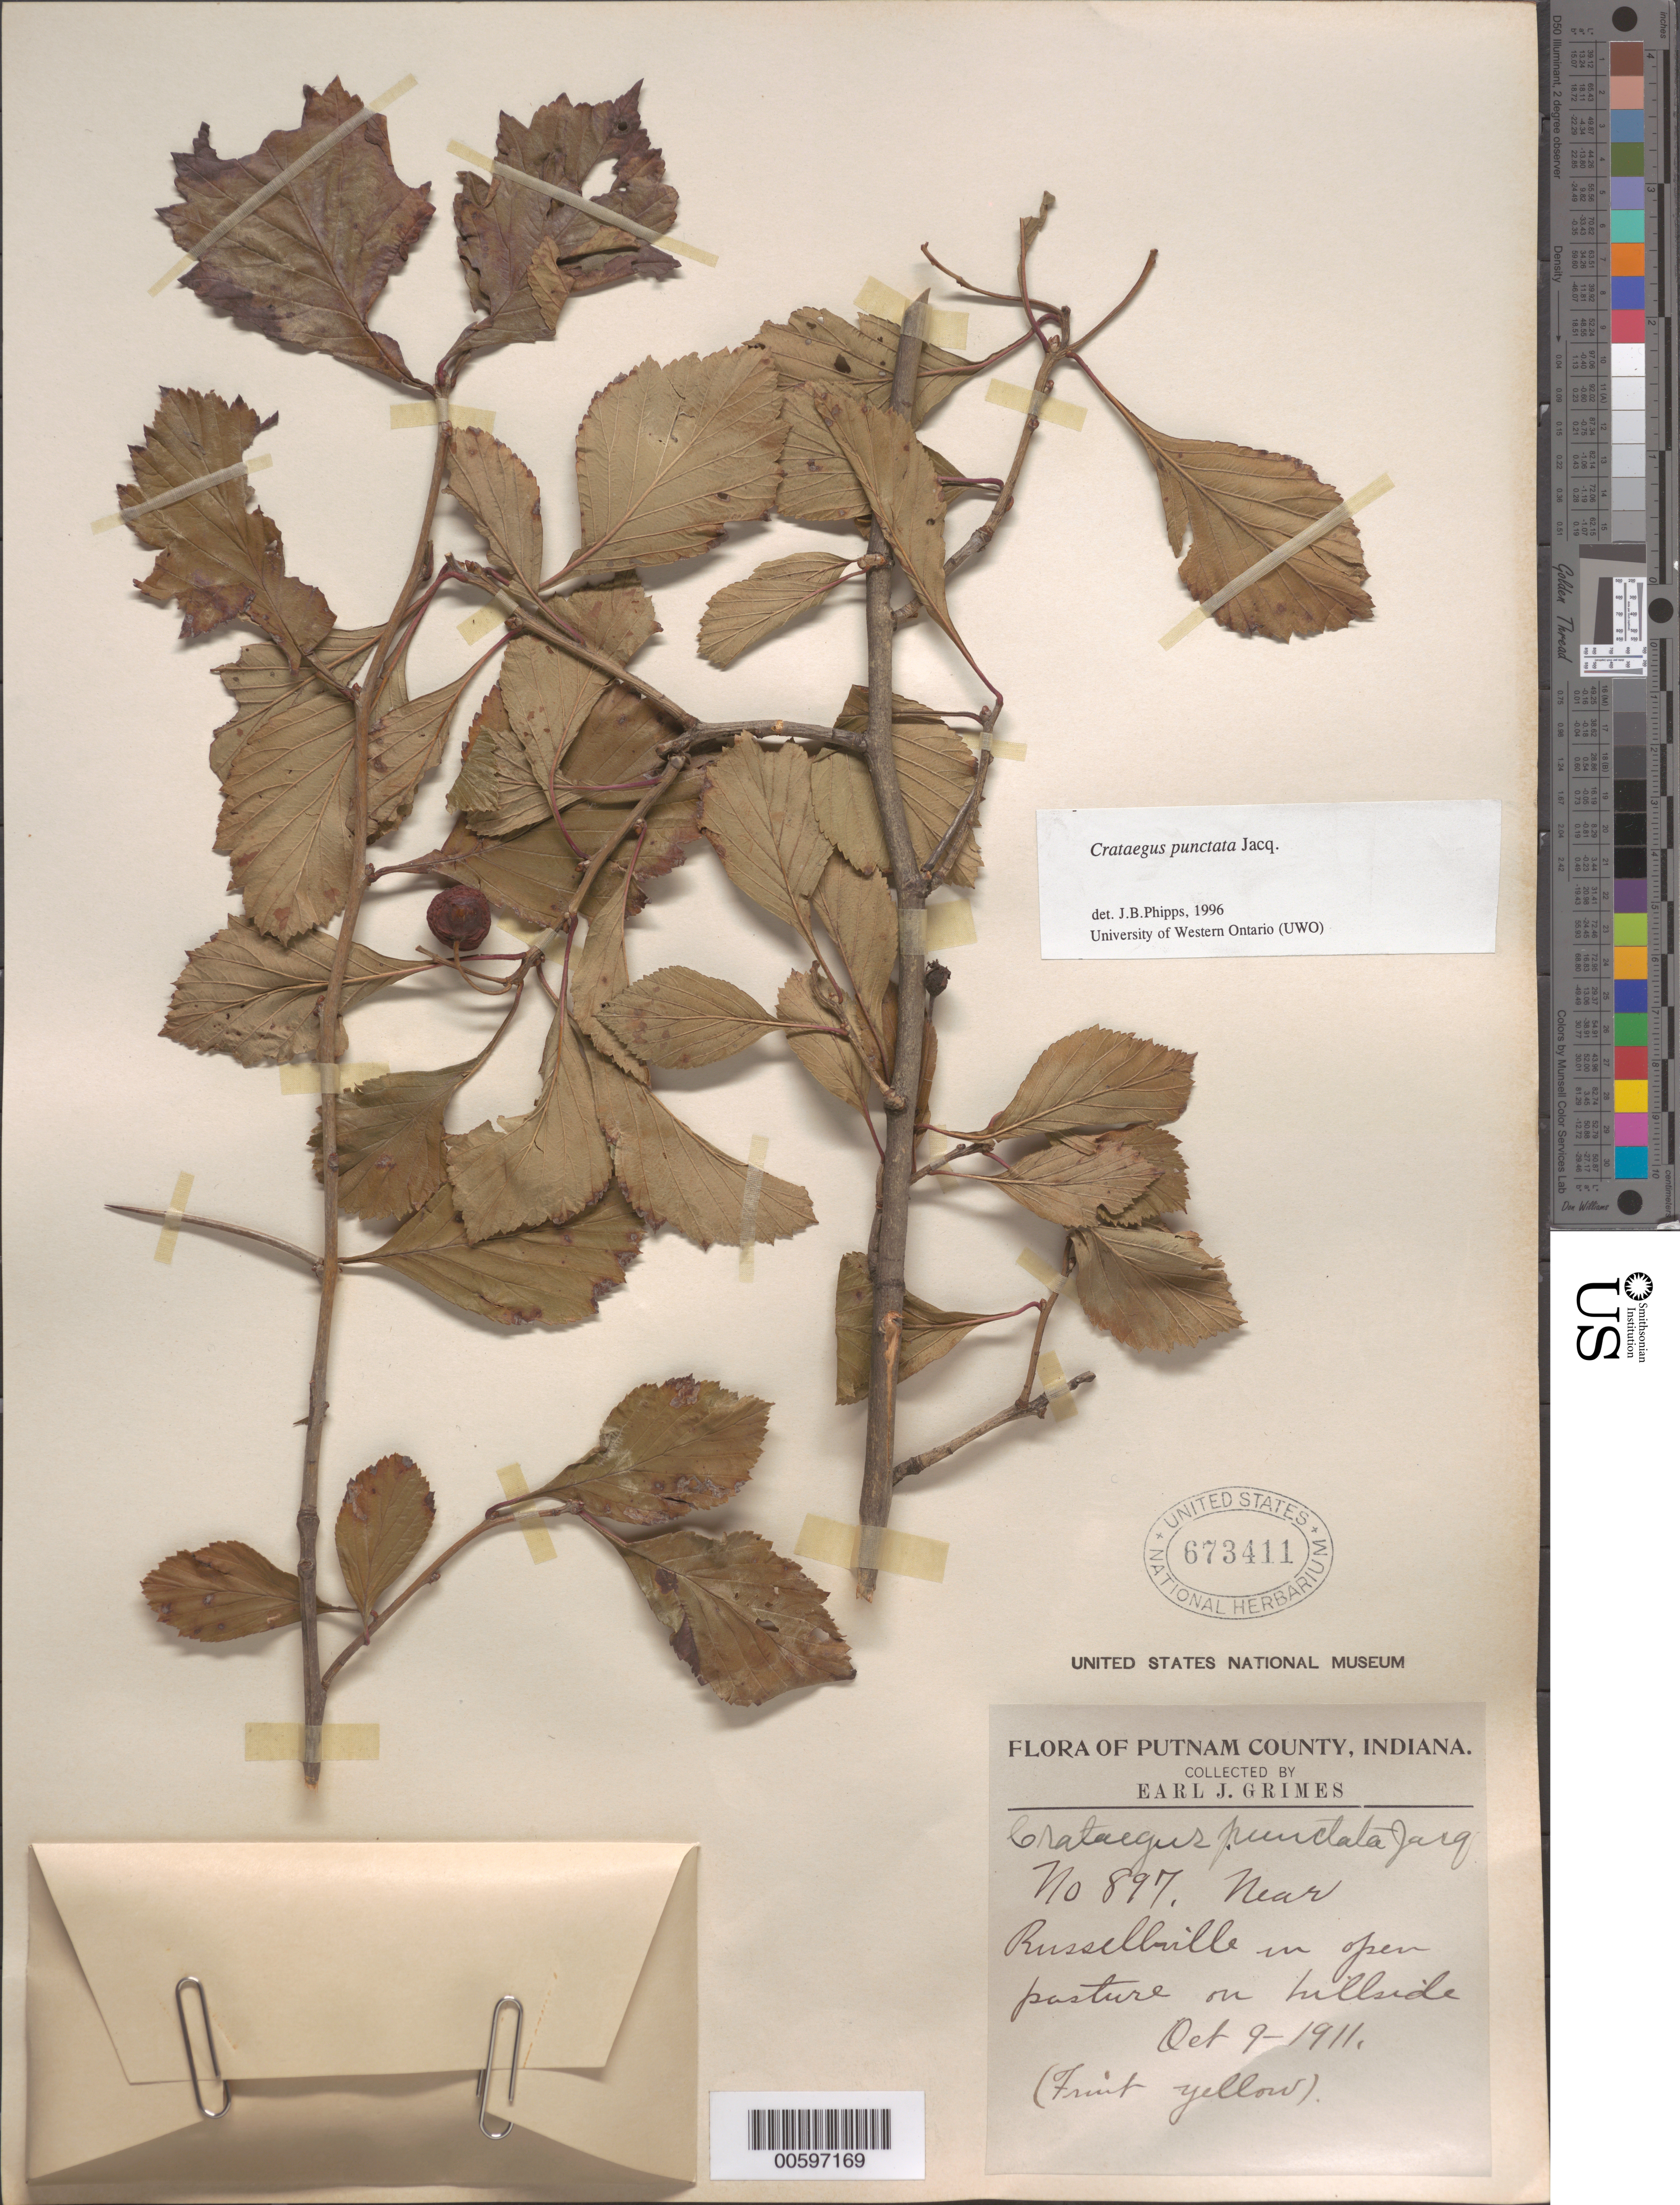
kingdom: Plantae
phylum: Tracheophyta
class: Magnoliopsida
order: Rosales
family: Rosaceae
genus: Crataegus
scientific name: Crataegus punctata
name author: Jacq.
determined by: Phipps, James B., (UWO), University of Western Ontario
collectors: E. J. Grimes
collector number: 897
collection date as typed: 09 Oct 1911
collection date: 1911-10-09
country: United States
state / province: Indiana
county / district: Putnam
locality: Near Russellville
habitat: in open pasture in hillside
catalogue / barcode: US 673411